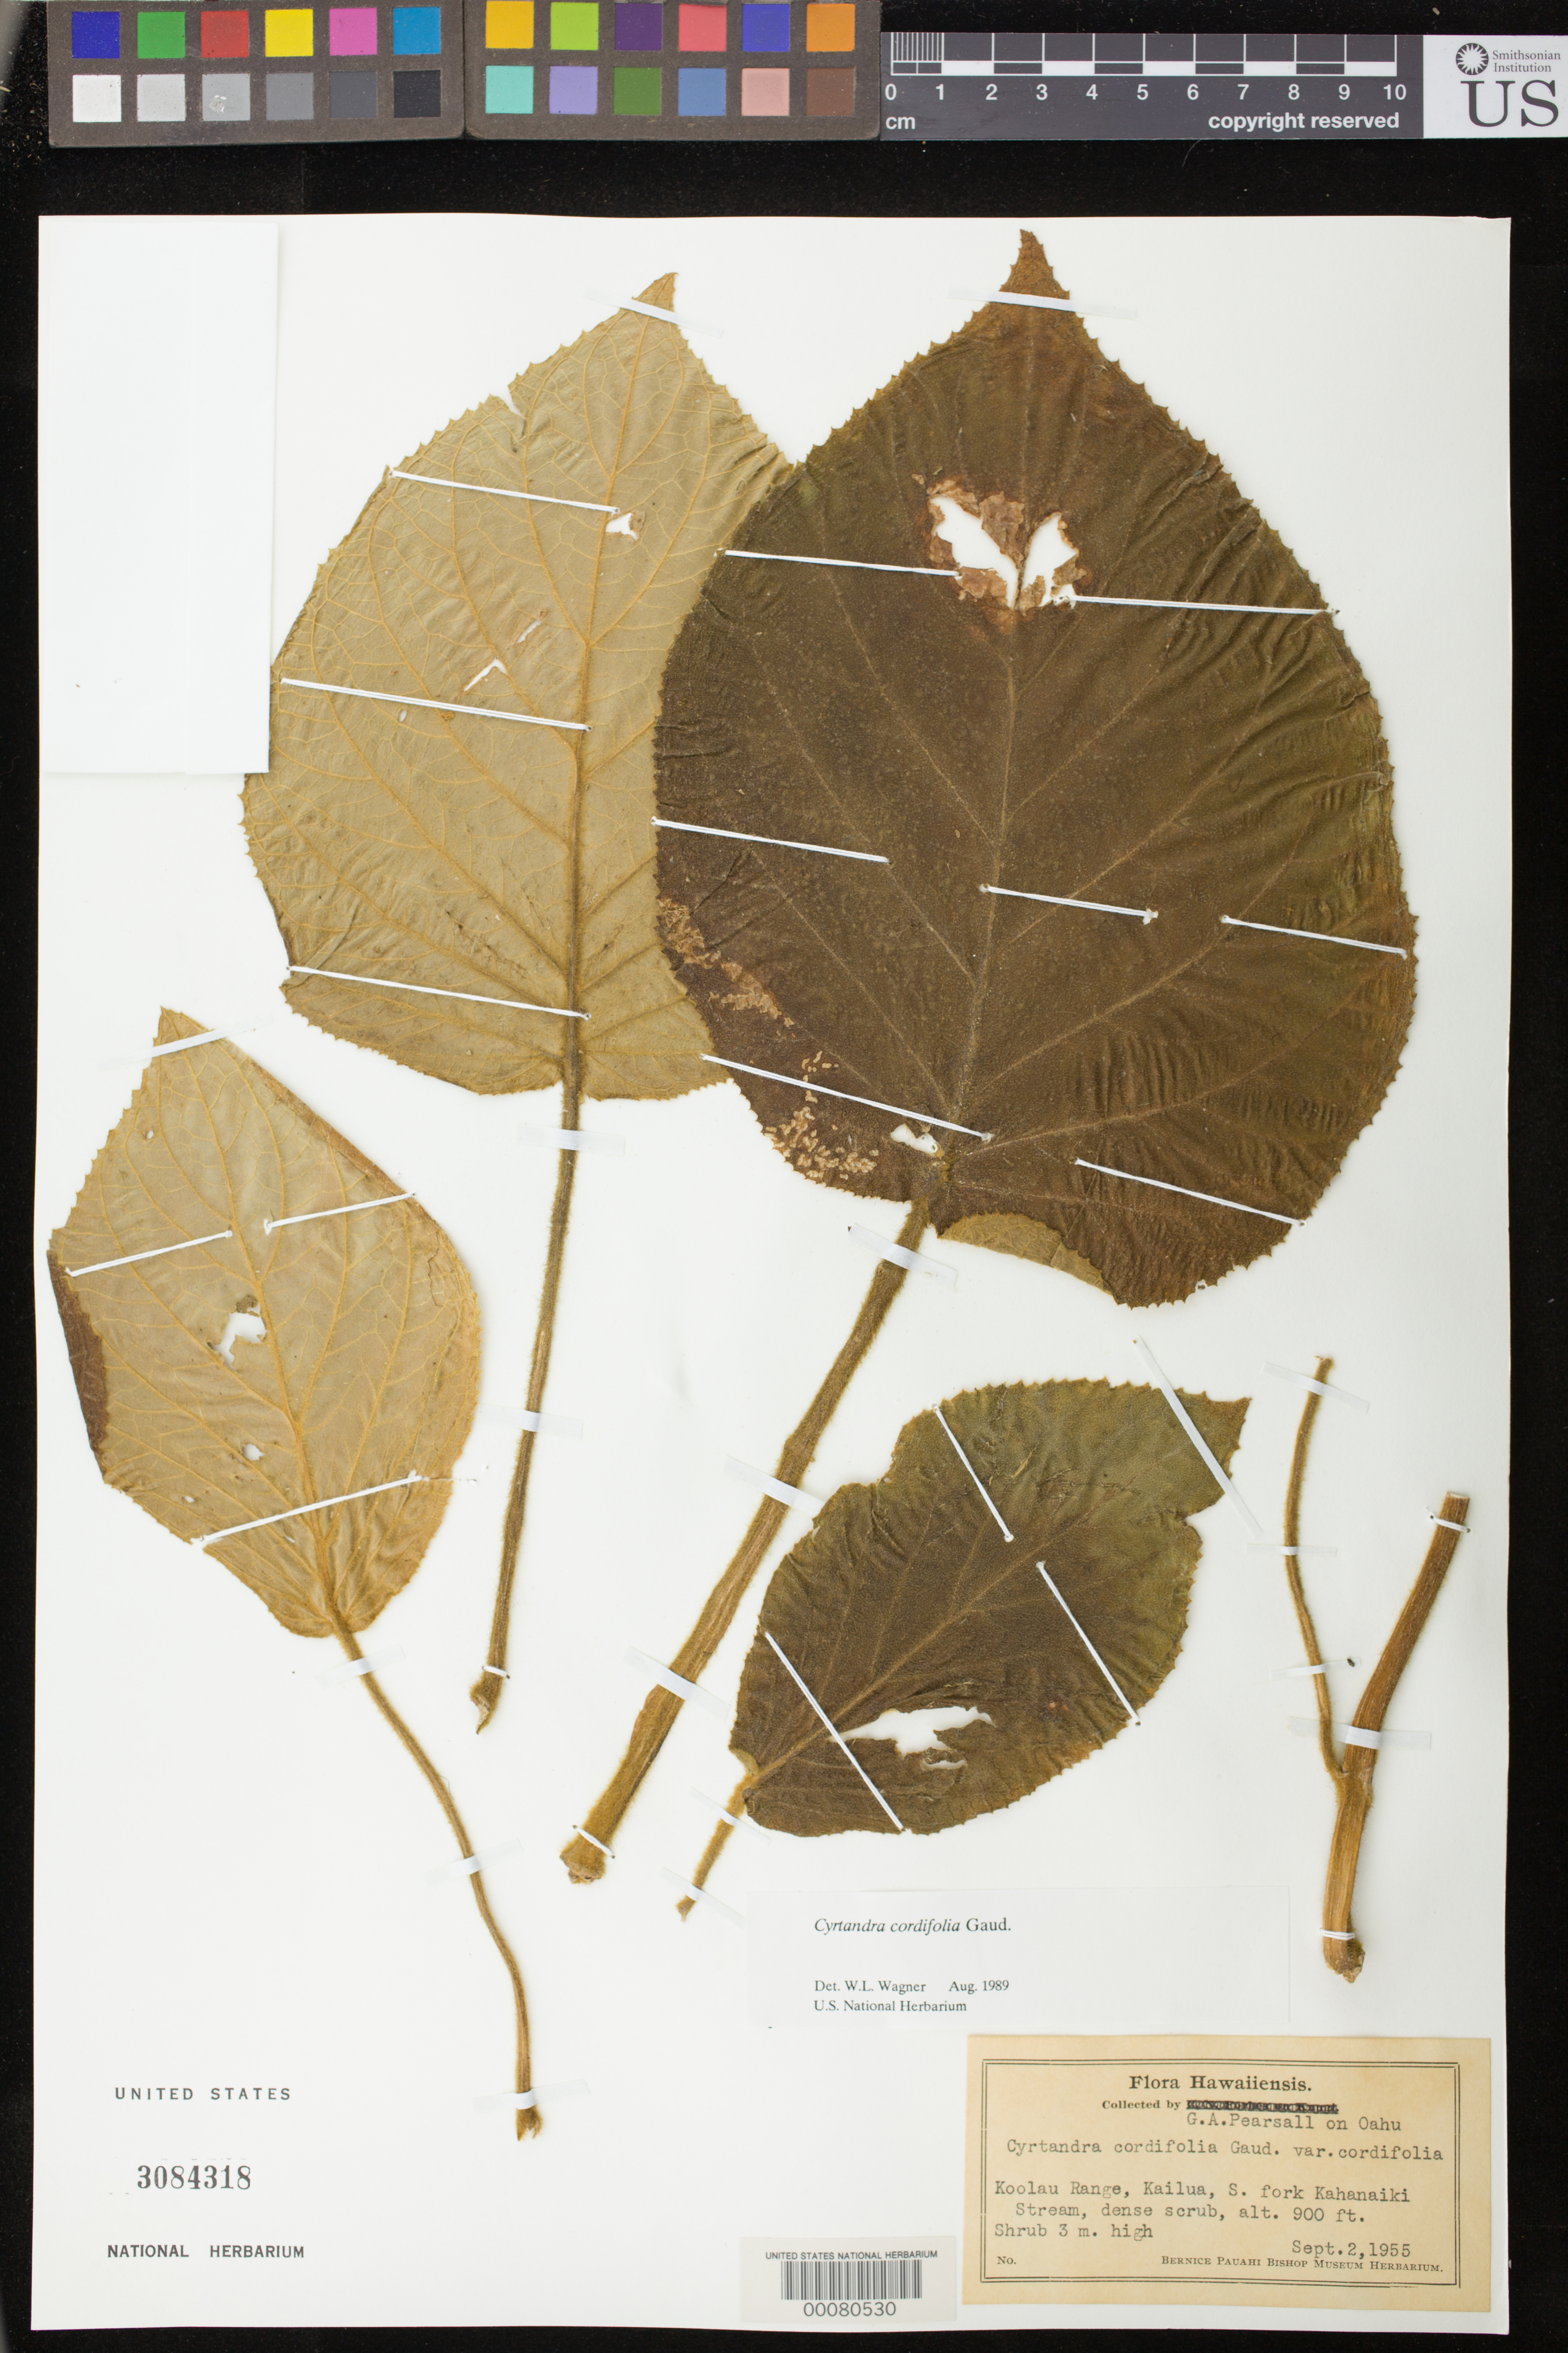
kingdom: Plantae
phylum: Tracheophyta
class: Magnoliopsida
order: Lamiales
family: Gesneriaceae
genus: Cyrtandra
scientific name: Cyrtandra cordifolia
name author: Gaudich.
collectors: G. Pearsall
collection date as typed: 02 Sep 1955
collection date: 1955-09-02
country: United States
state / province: Hawaii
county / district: Honolulu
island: Oahu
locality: Koolau range, Kailua, S fork Kahanaiki stream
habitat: Dense scrub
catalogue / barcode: US 3084318